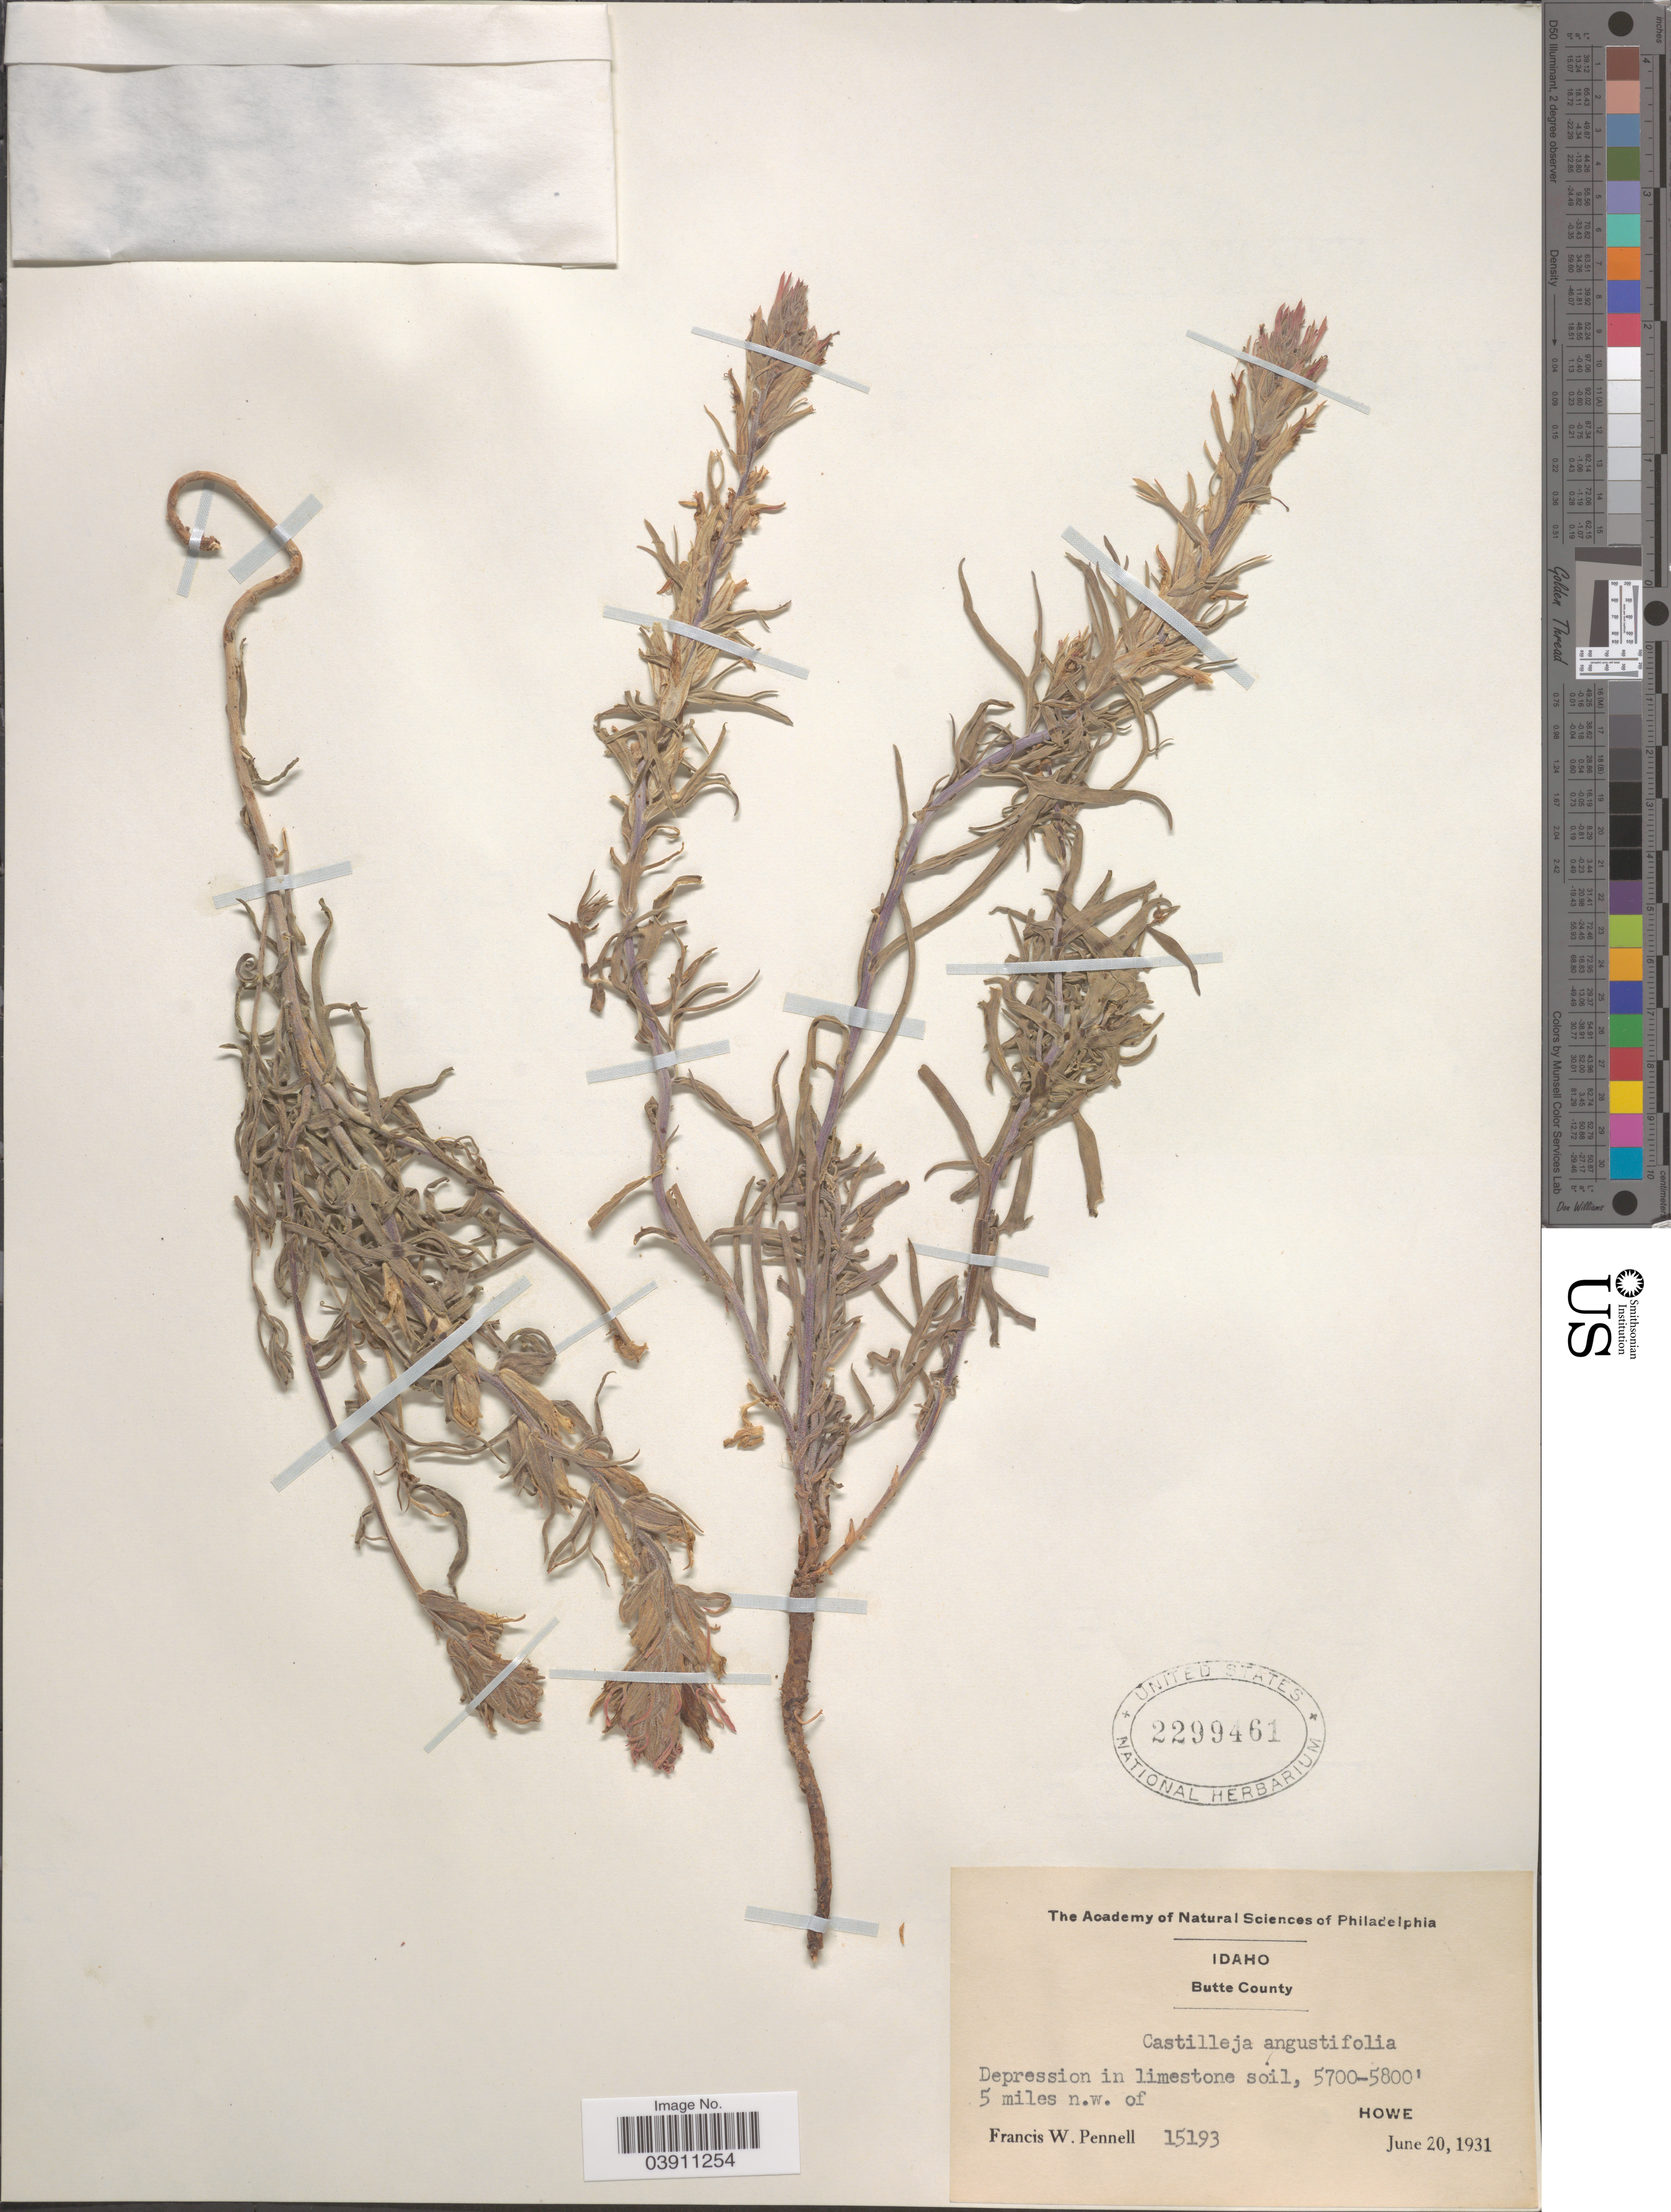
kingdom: Plantae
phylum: Tracheophyta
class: Magnoliopsida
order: Lamiales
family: Orobanchaceae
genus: Castilleja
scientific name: Castilleja angustifolia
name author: (Nutt.) G. Don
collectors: F. W. Pennell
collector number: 15193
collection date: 1931-06-20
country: United States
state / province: Idaho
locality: Butte County. Depression in limestone soil, 5 miles n.w. of Howe.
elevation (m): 1737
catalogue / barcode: US 2299461